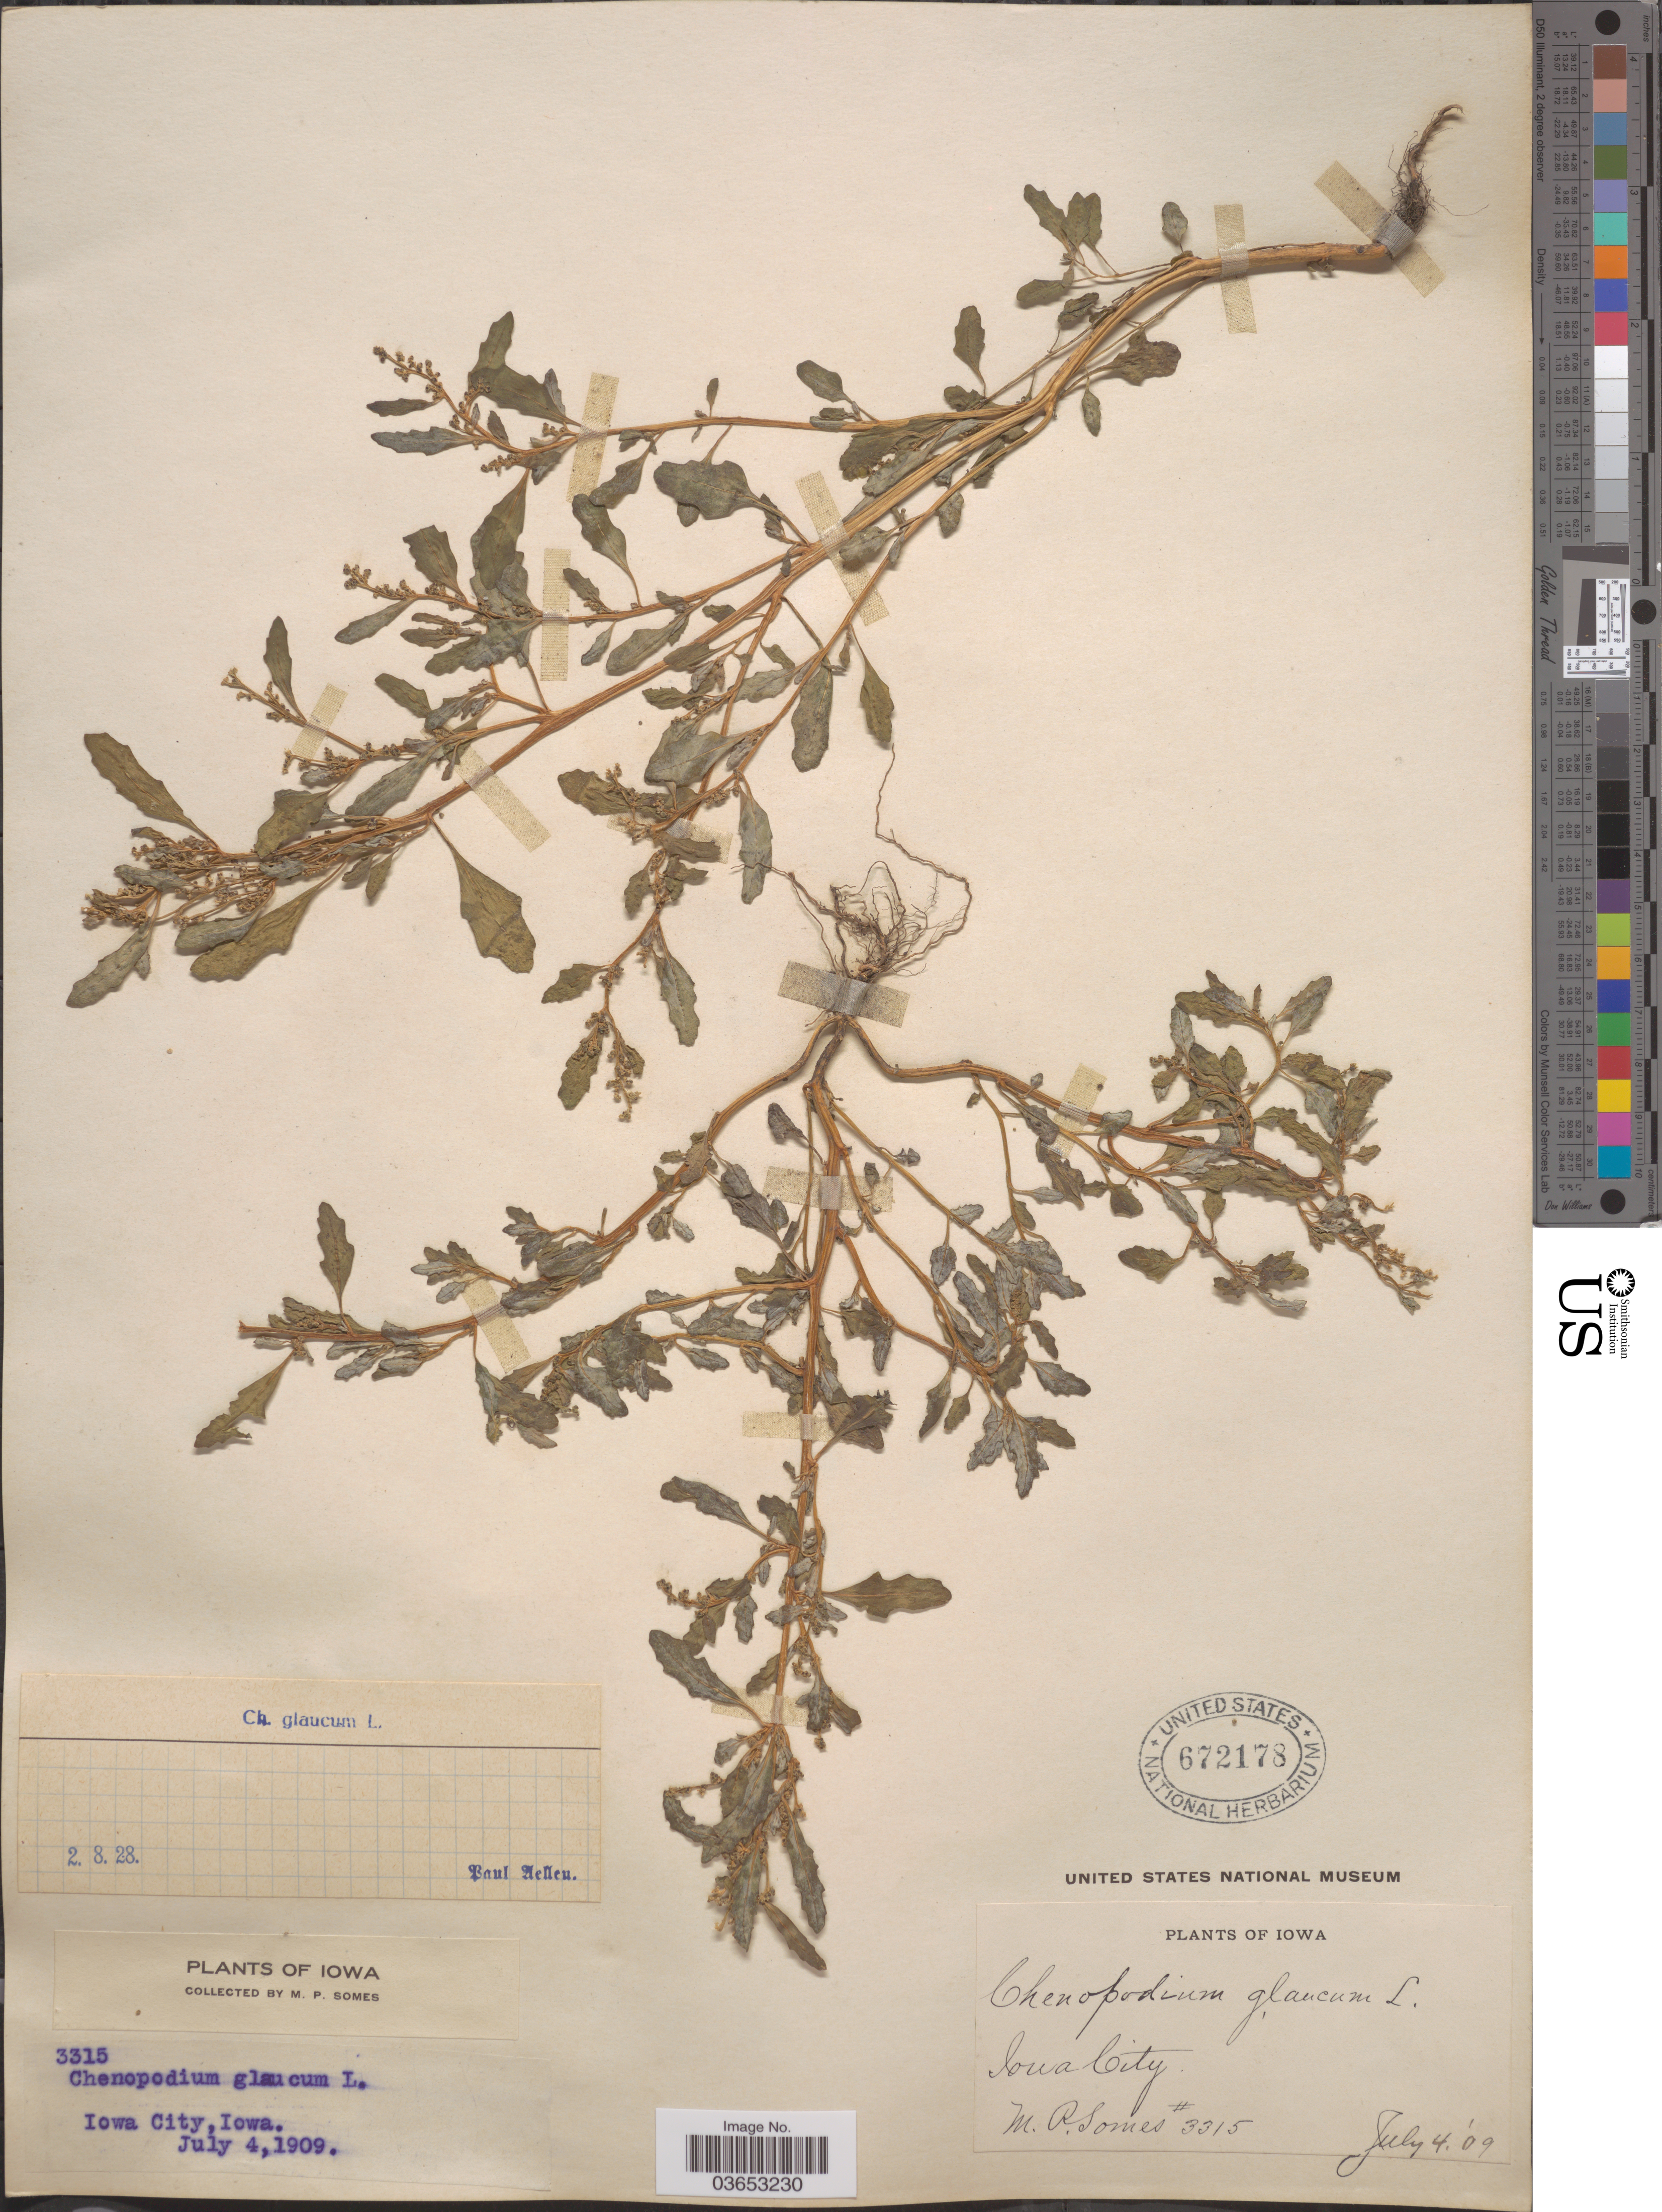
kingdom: Plantae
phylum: Tracheophyta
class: Magnoliopsida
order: Caryophyllales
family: Amaranthaceae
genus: Chenopodium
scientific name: Chenopodium glaucum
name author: L.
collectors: M. Somes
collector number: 3315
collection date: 1909-07-04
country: United States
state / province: Iowa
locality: Iowa City.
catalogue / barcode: US 672178